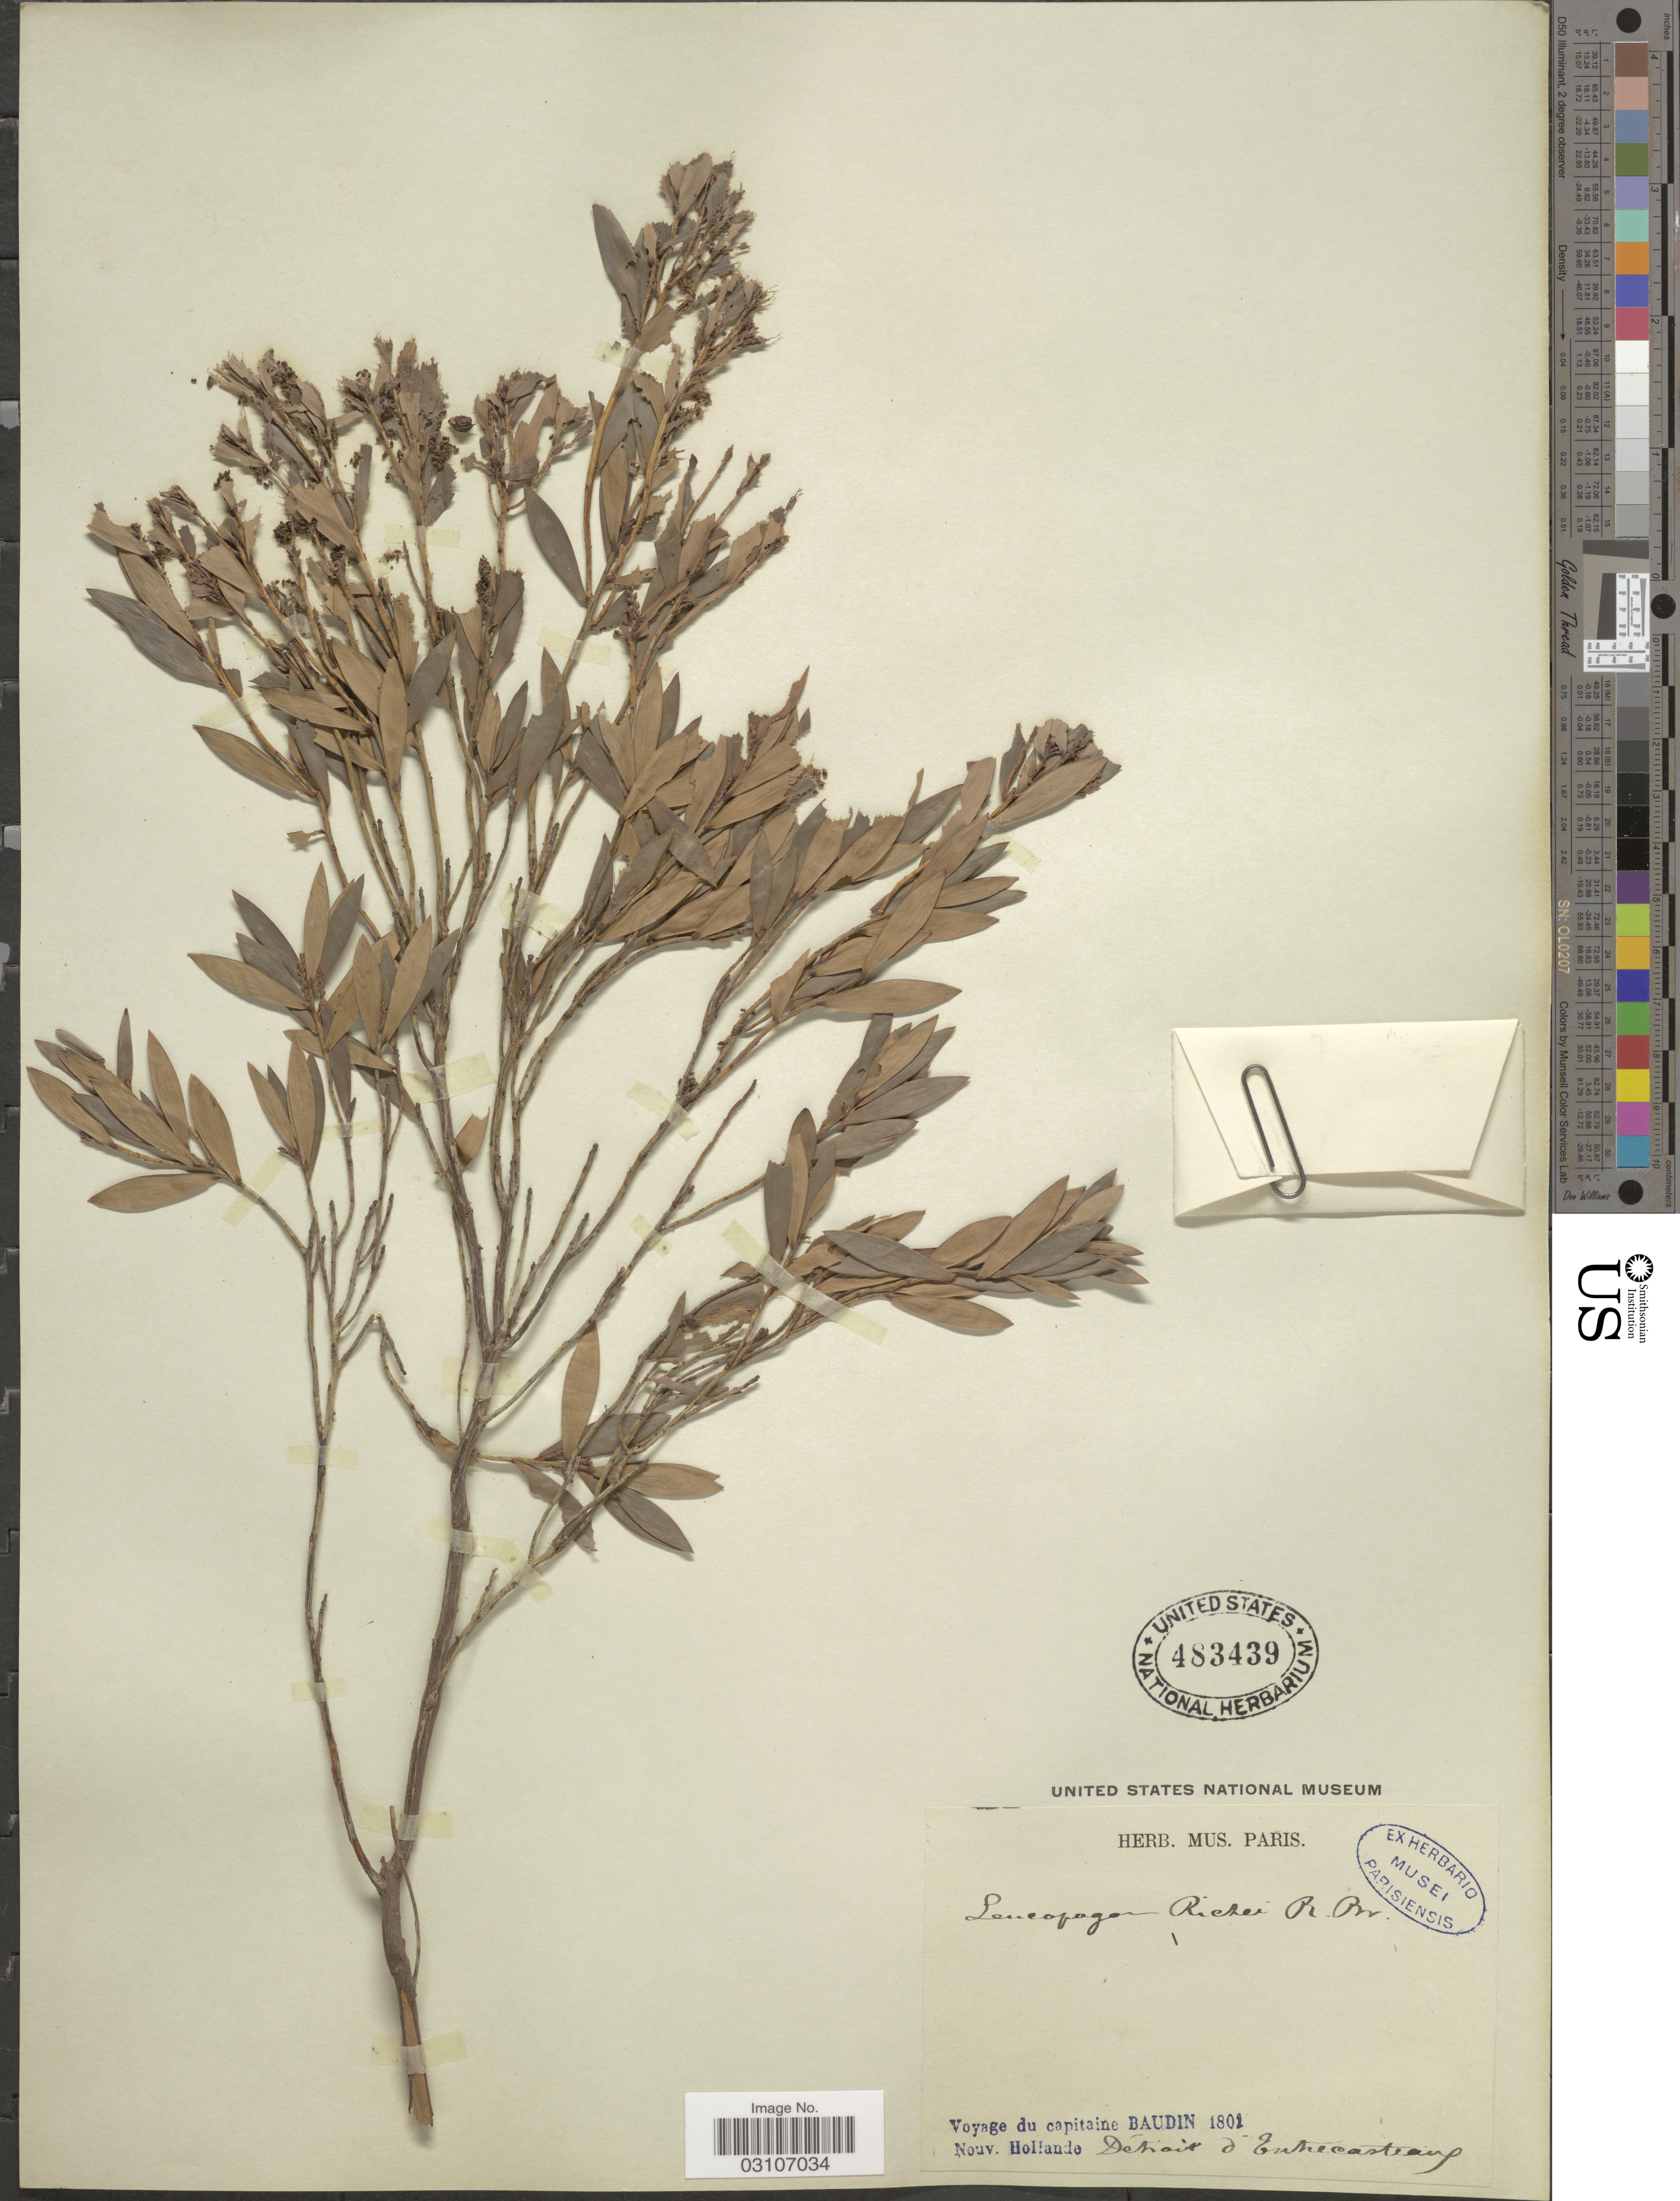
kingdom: Plantae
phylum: Tracheophyta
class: Magnoliopsida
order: Ericales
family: Ericaceae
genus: Leucopogon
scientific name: Leucopogon richei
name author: R. Br.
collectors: T. Baudin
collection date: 1801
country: Australia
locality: Nouv. Hollande. Detroix d'Entrecasteaux.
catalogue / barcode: US 483439